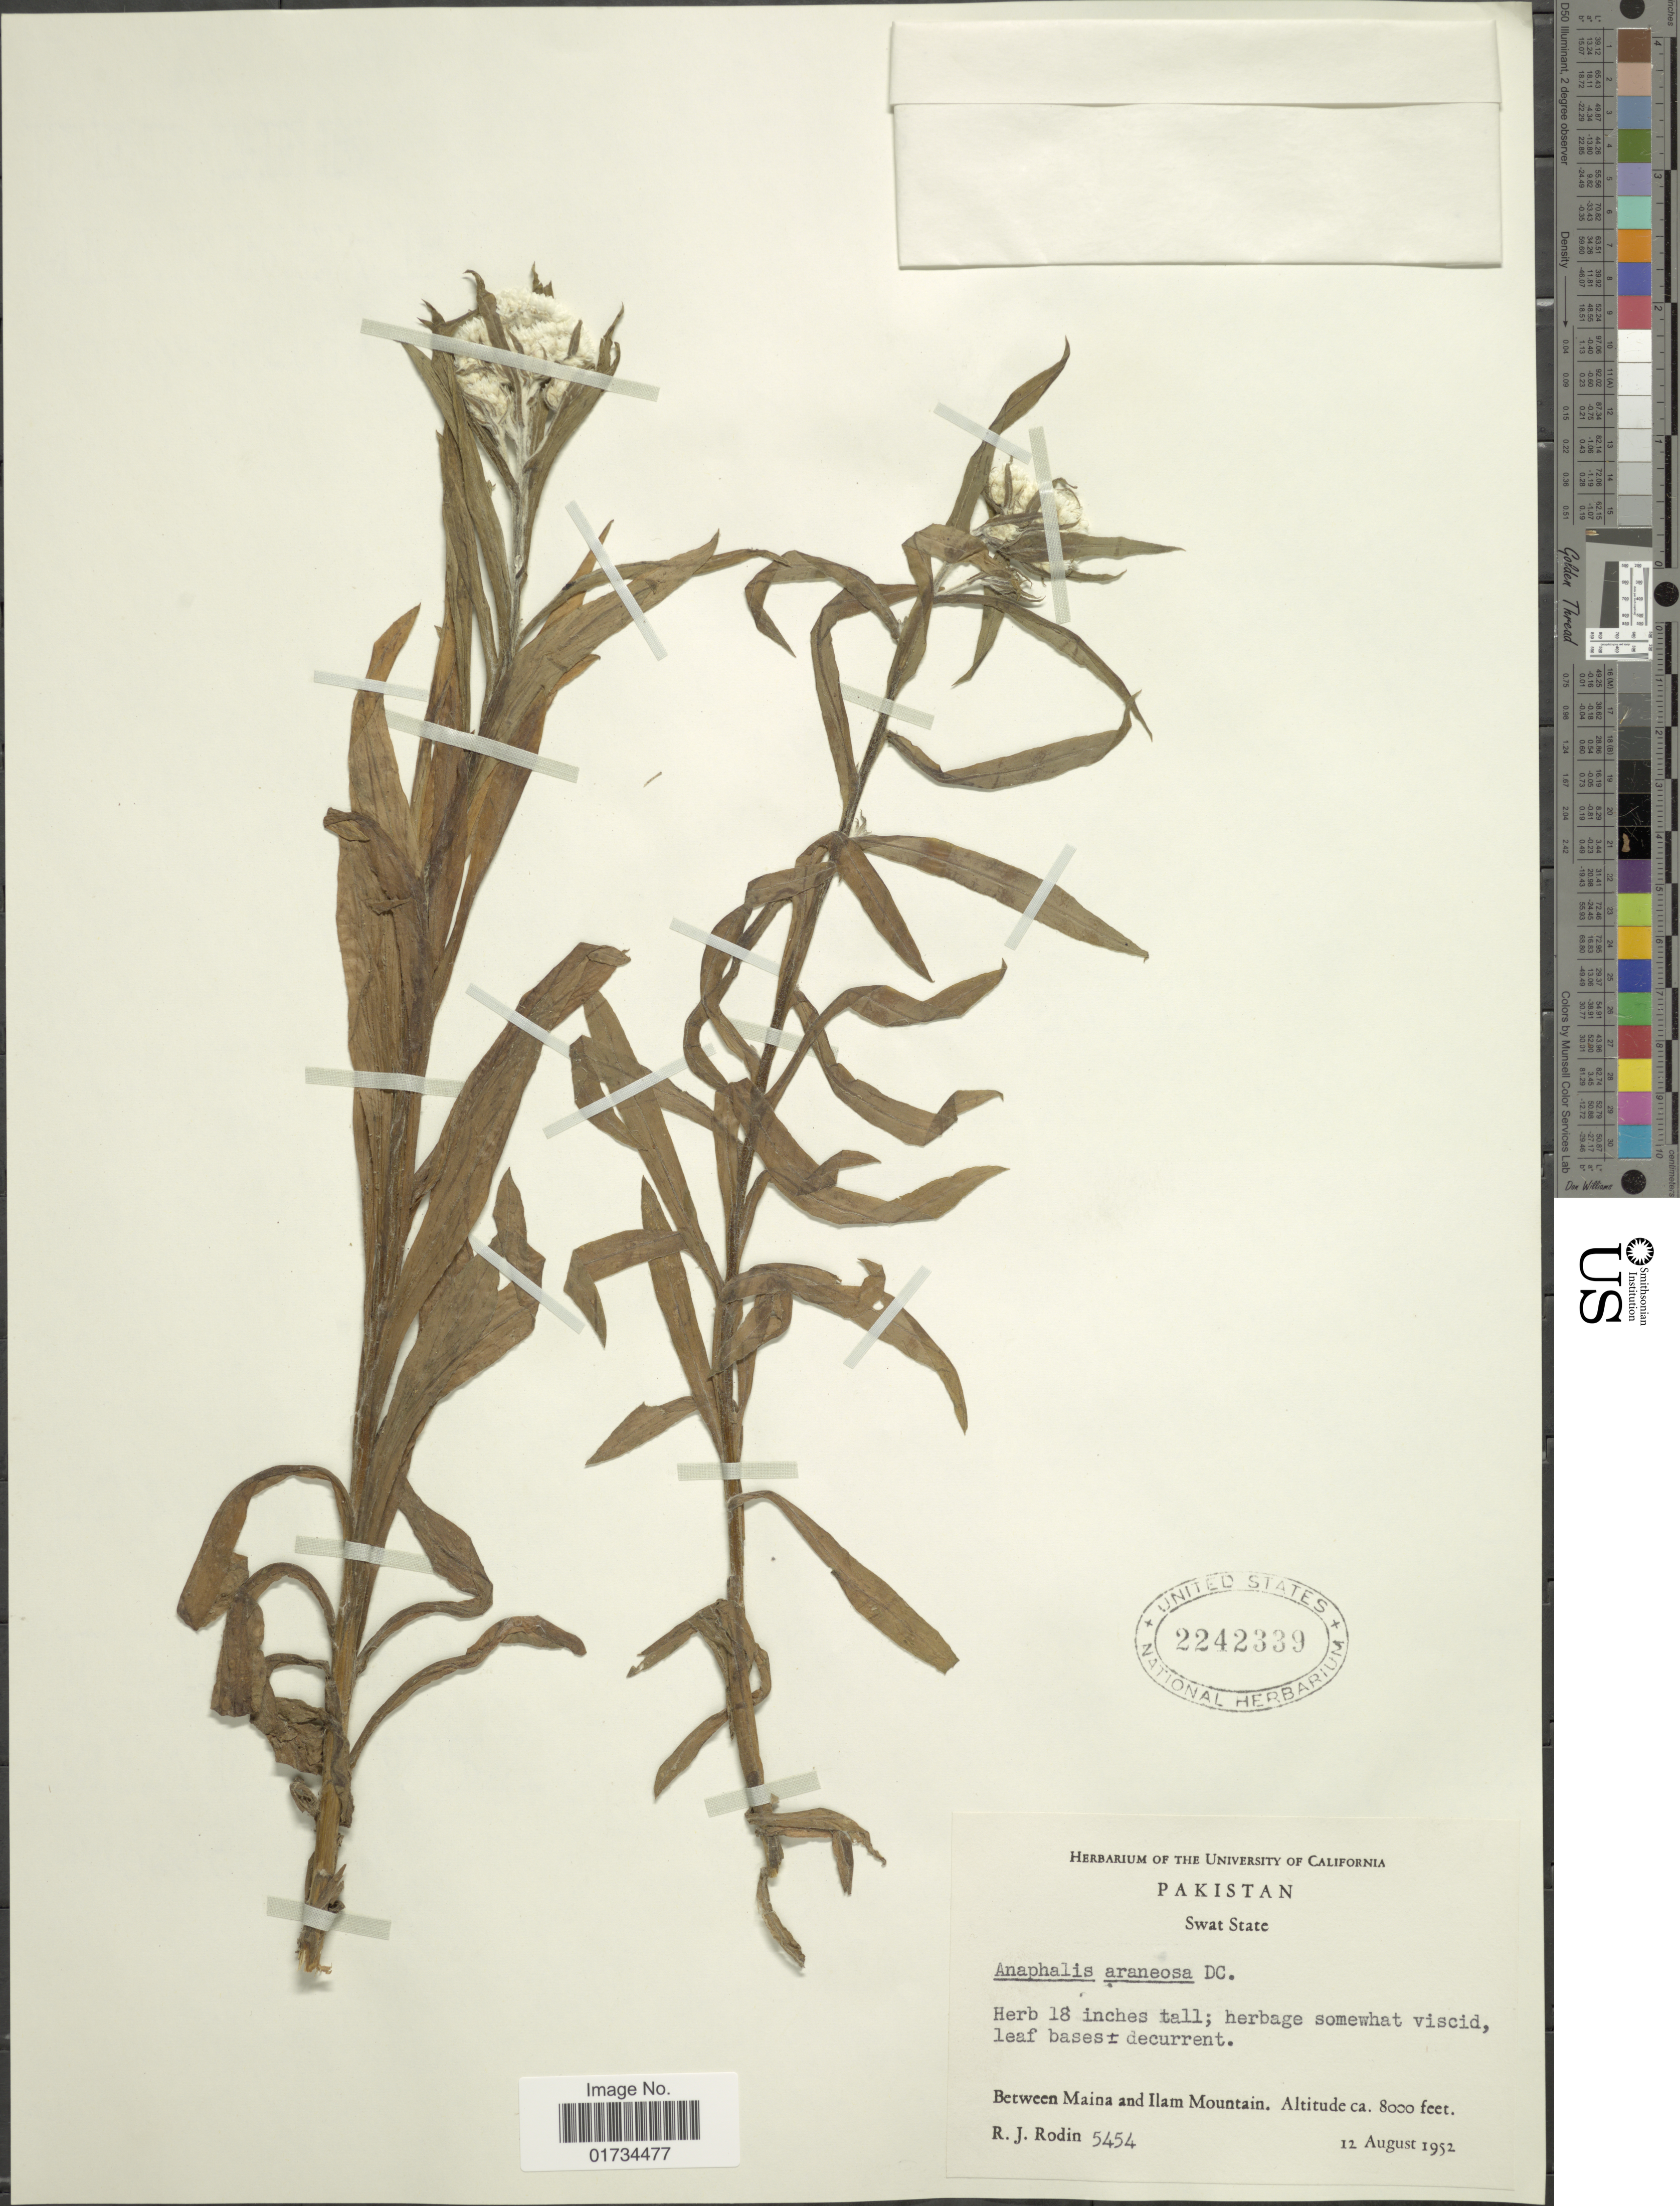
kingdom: Plantae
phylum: Tracheophyta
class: Magnoliopsida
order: Asterales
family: Asteraceae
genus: Anaphalis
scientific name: Anaphalis busua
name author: (Buch.-Ham. ex D. Don) DC.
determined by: Chen, Y. S.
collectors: R. J. Rodin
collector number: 5454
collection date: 1952-08-12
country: Pakistan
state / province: Khyber Pakhtunkhwa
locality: Pakistan. Swat State. Between Maina and Ilam Mountain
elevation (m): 2438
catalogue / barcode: US 2242339